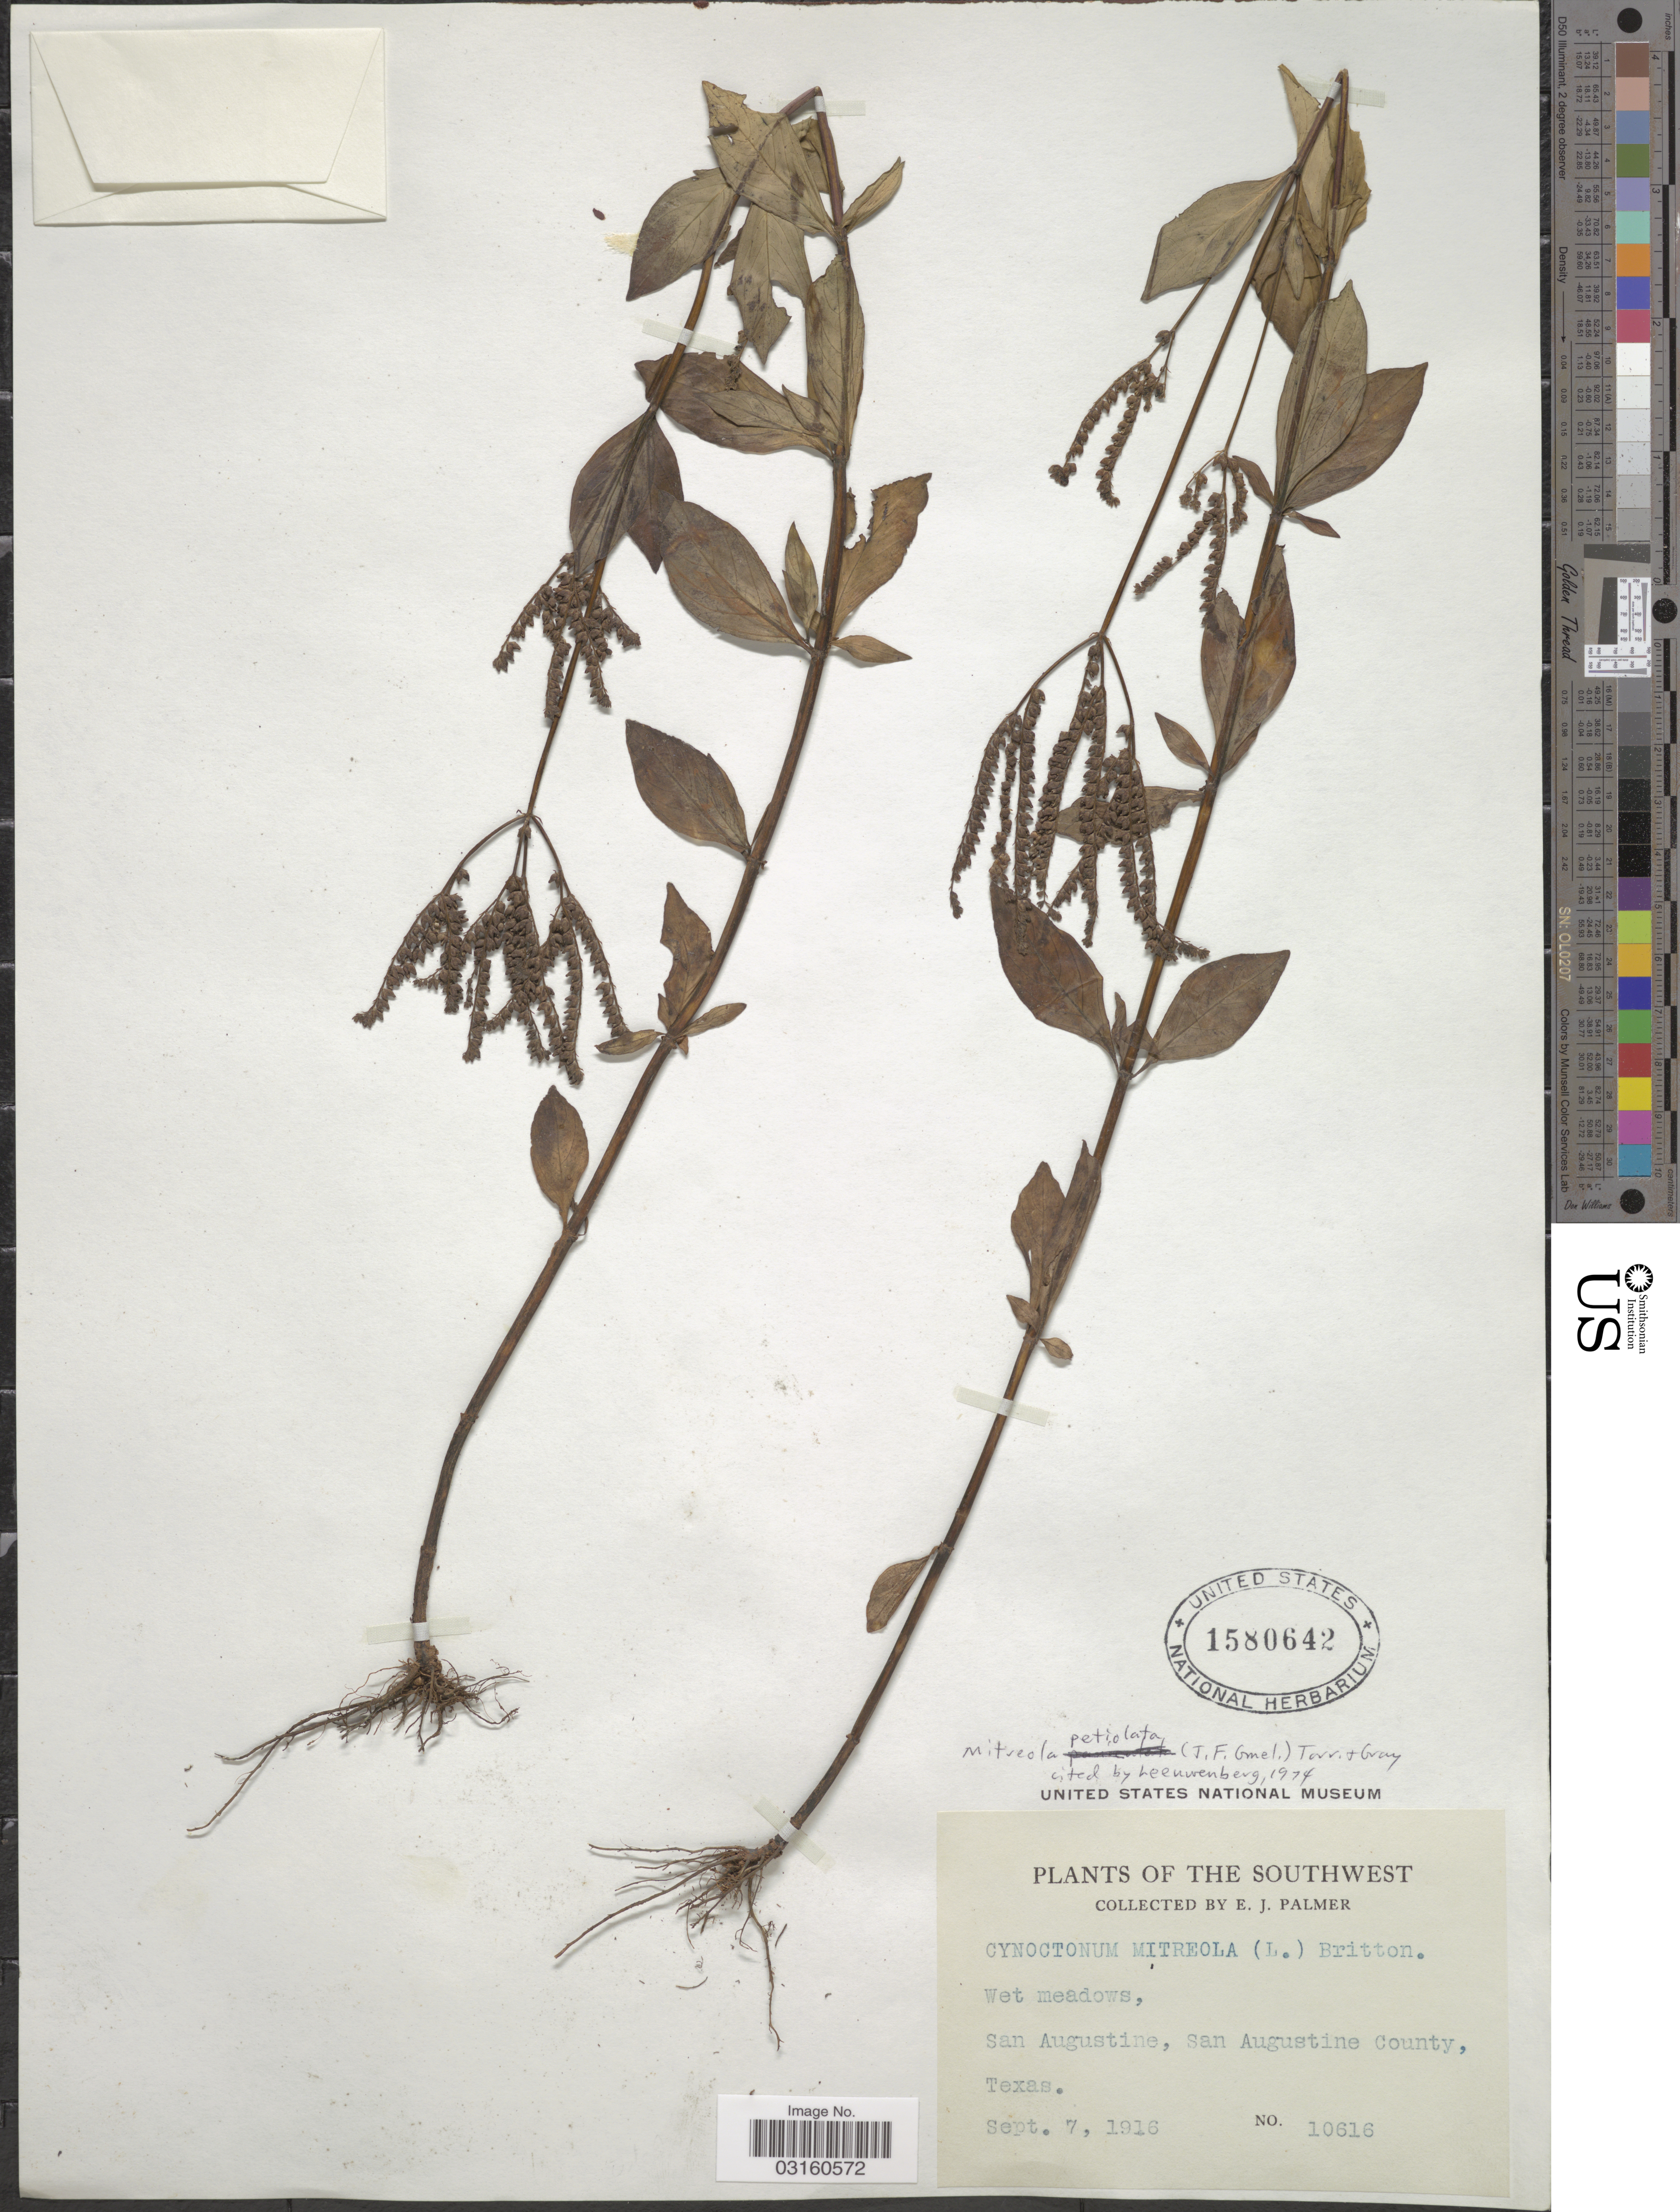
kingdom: Plantae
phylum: Tracheophyta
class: Magnoliopsida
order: Gentianales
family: Loganiaceae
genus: Mitreola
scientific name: Mitreola petiolata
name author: (J.F. Gmel.) Torr. & A. Gray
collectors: E. J. Palmer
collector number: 10616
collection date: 1916-09-07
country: United States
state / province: Texas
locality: Southwest. San Augustine, San Augustine County.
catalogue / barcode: US 1580642